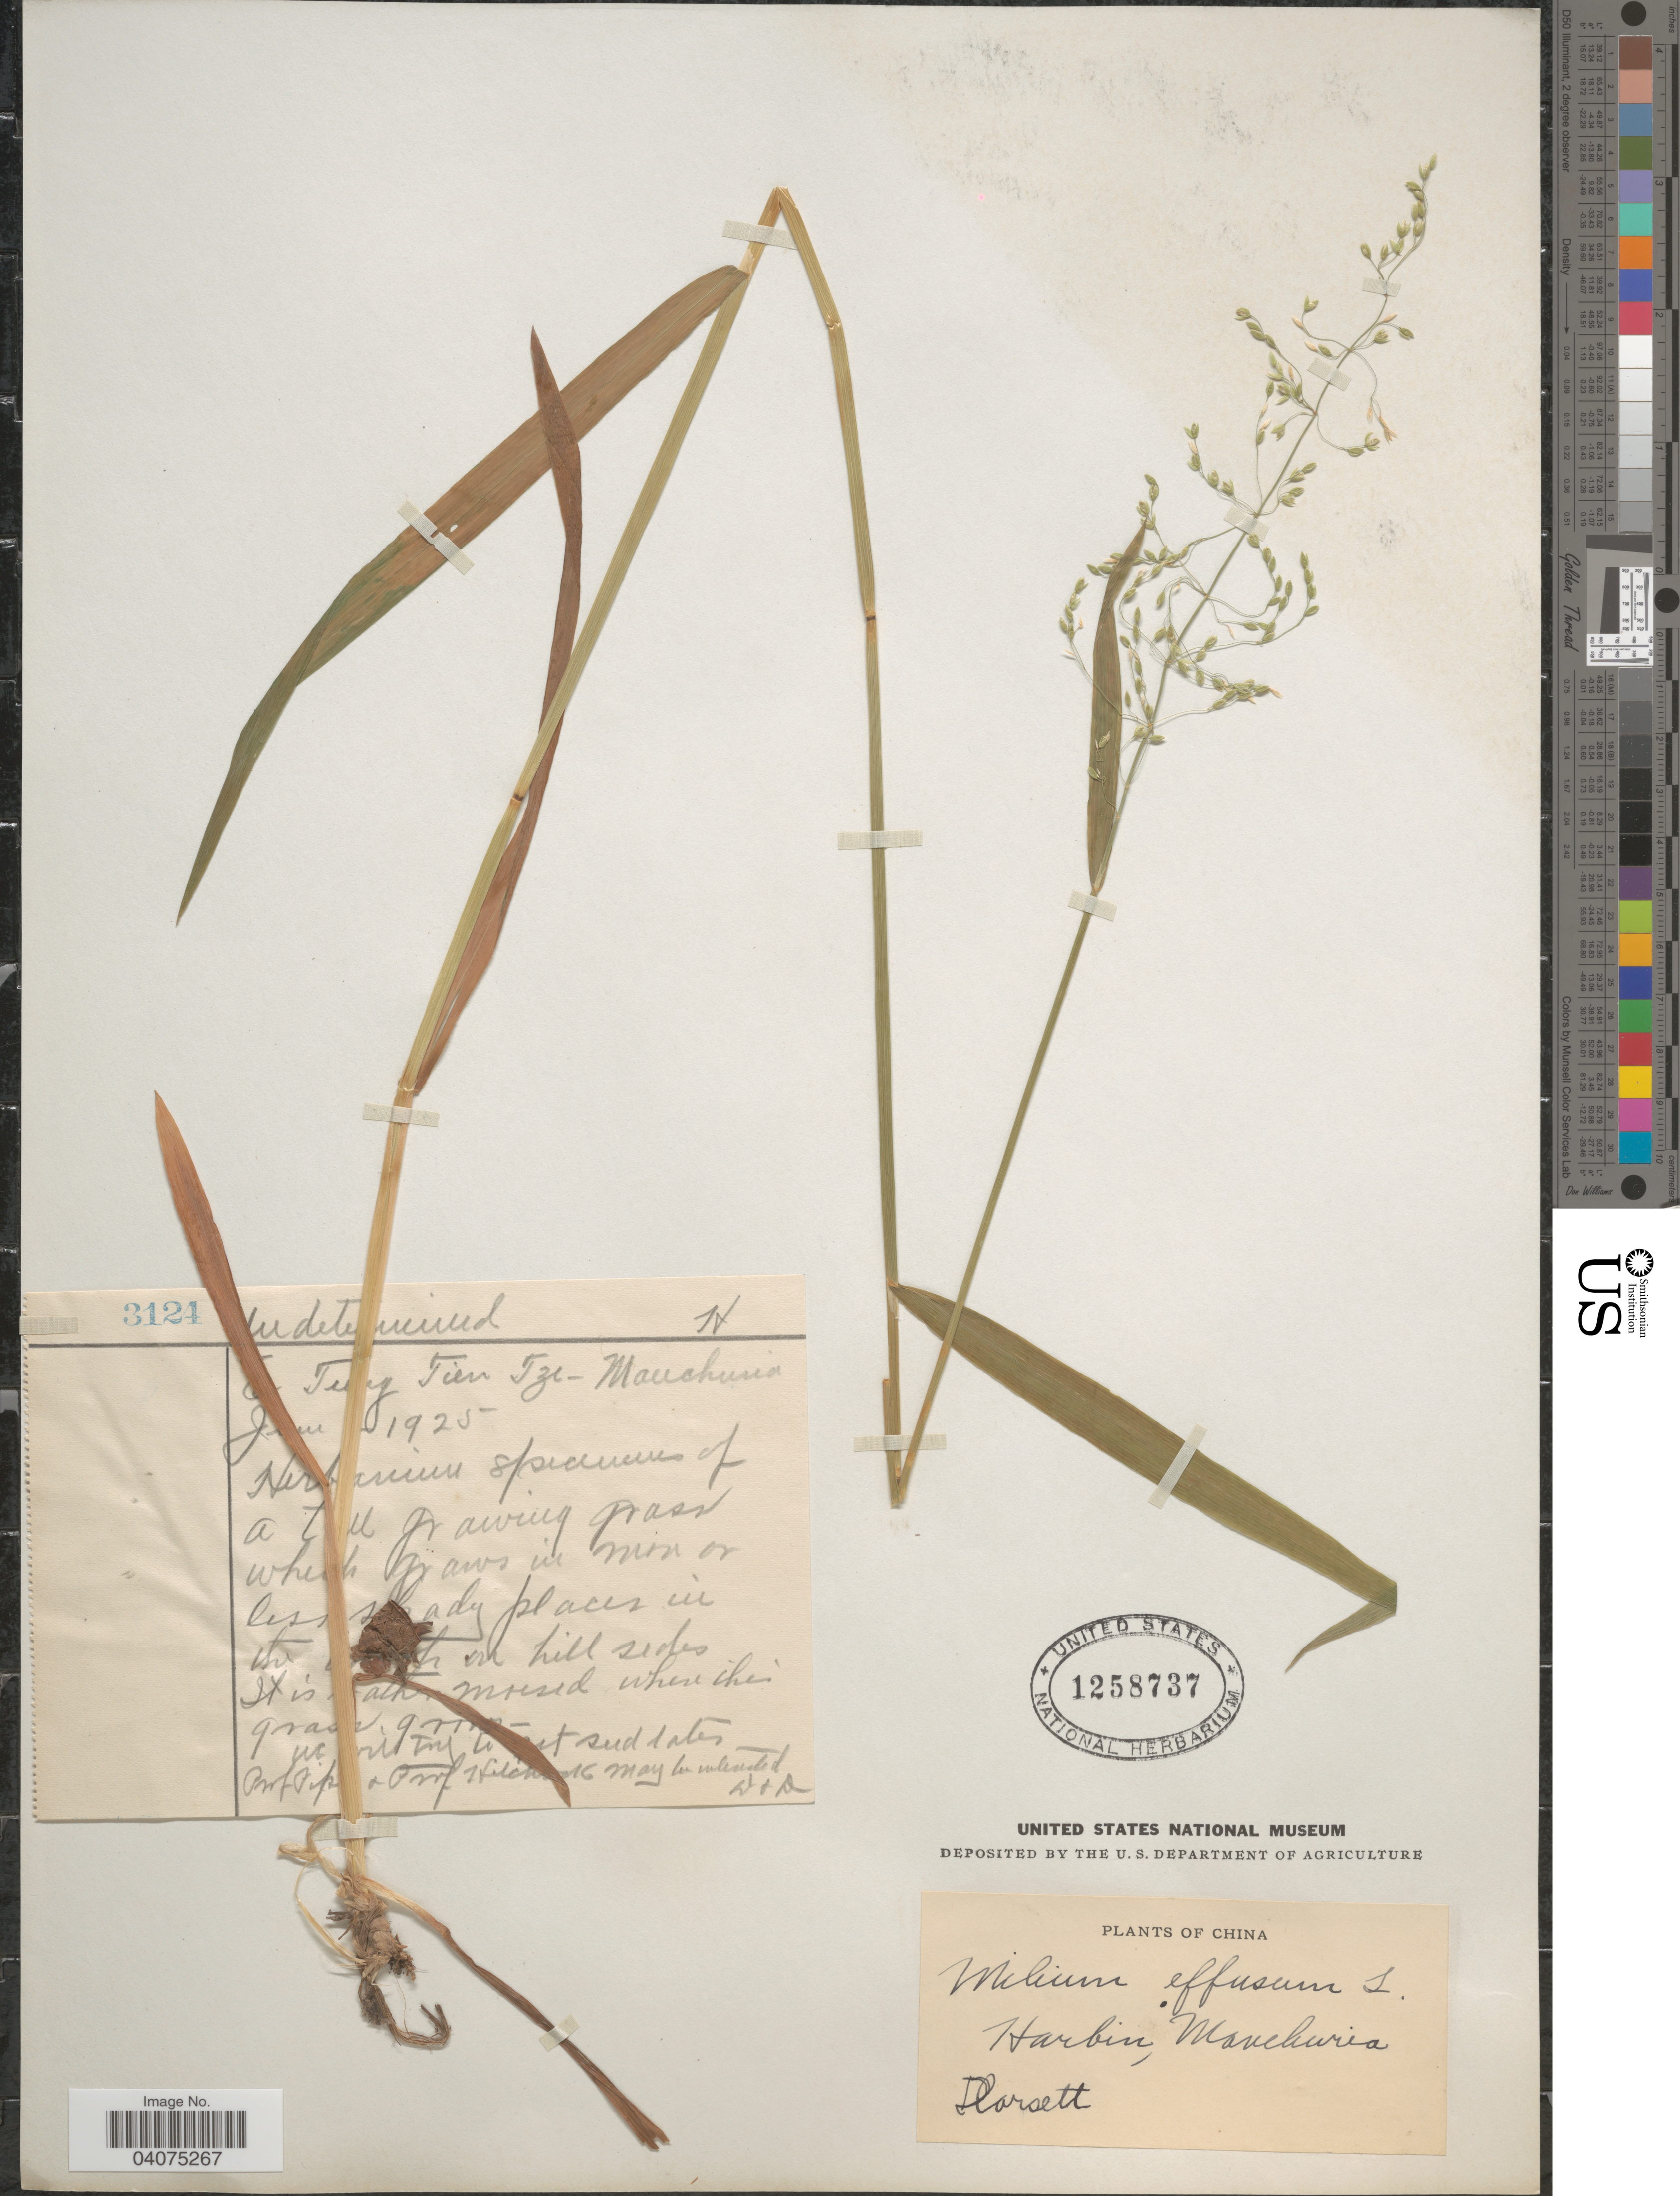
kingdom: Plantae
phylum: Tracheophyta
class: Liliopsida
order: Poales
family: Poaceae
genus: Milium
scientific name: Milium effusum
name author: L.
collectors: -- Dorsett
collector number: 3124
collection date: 1925-06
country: China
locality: Ti [illegible text]g Tien Tze - Manchuria. Harbin, Manchauria.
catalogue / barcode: US 1258737